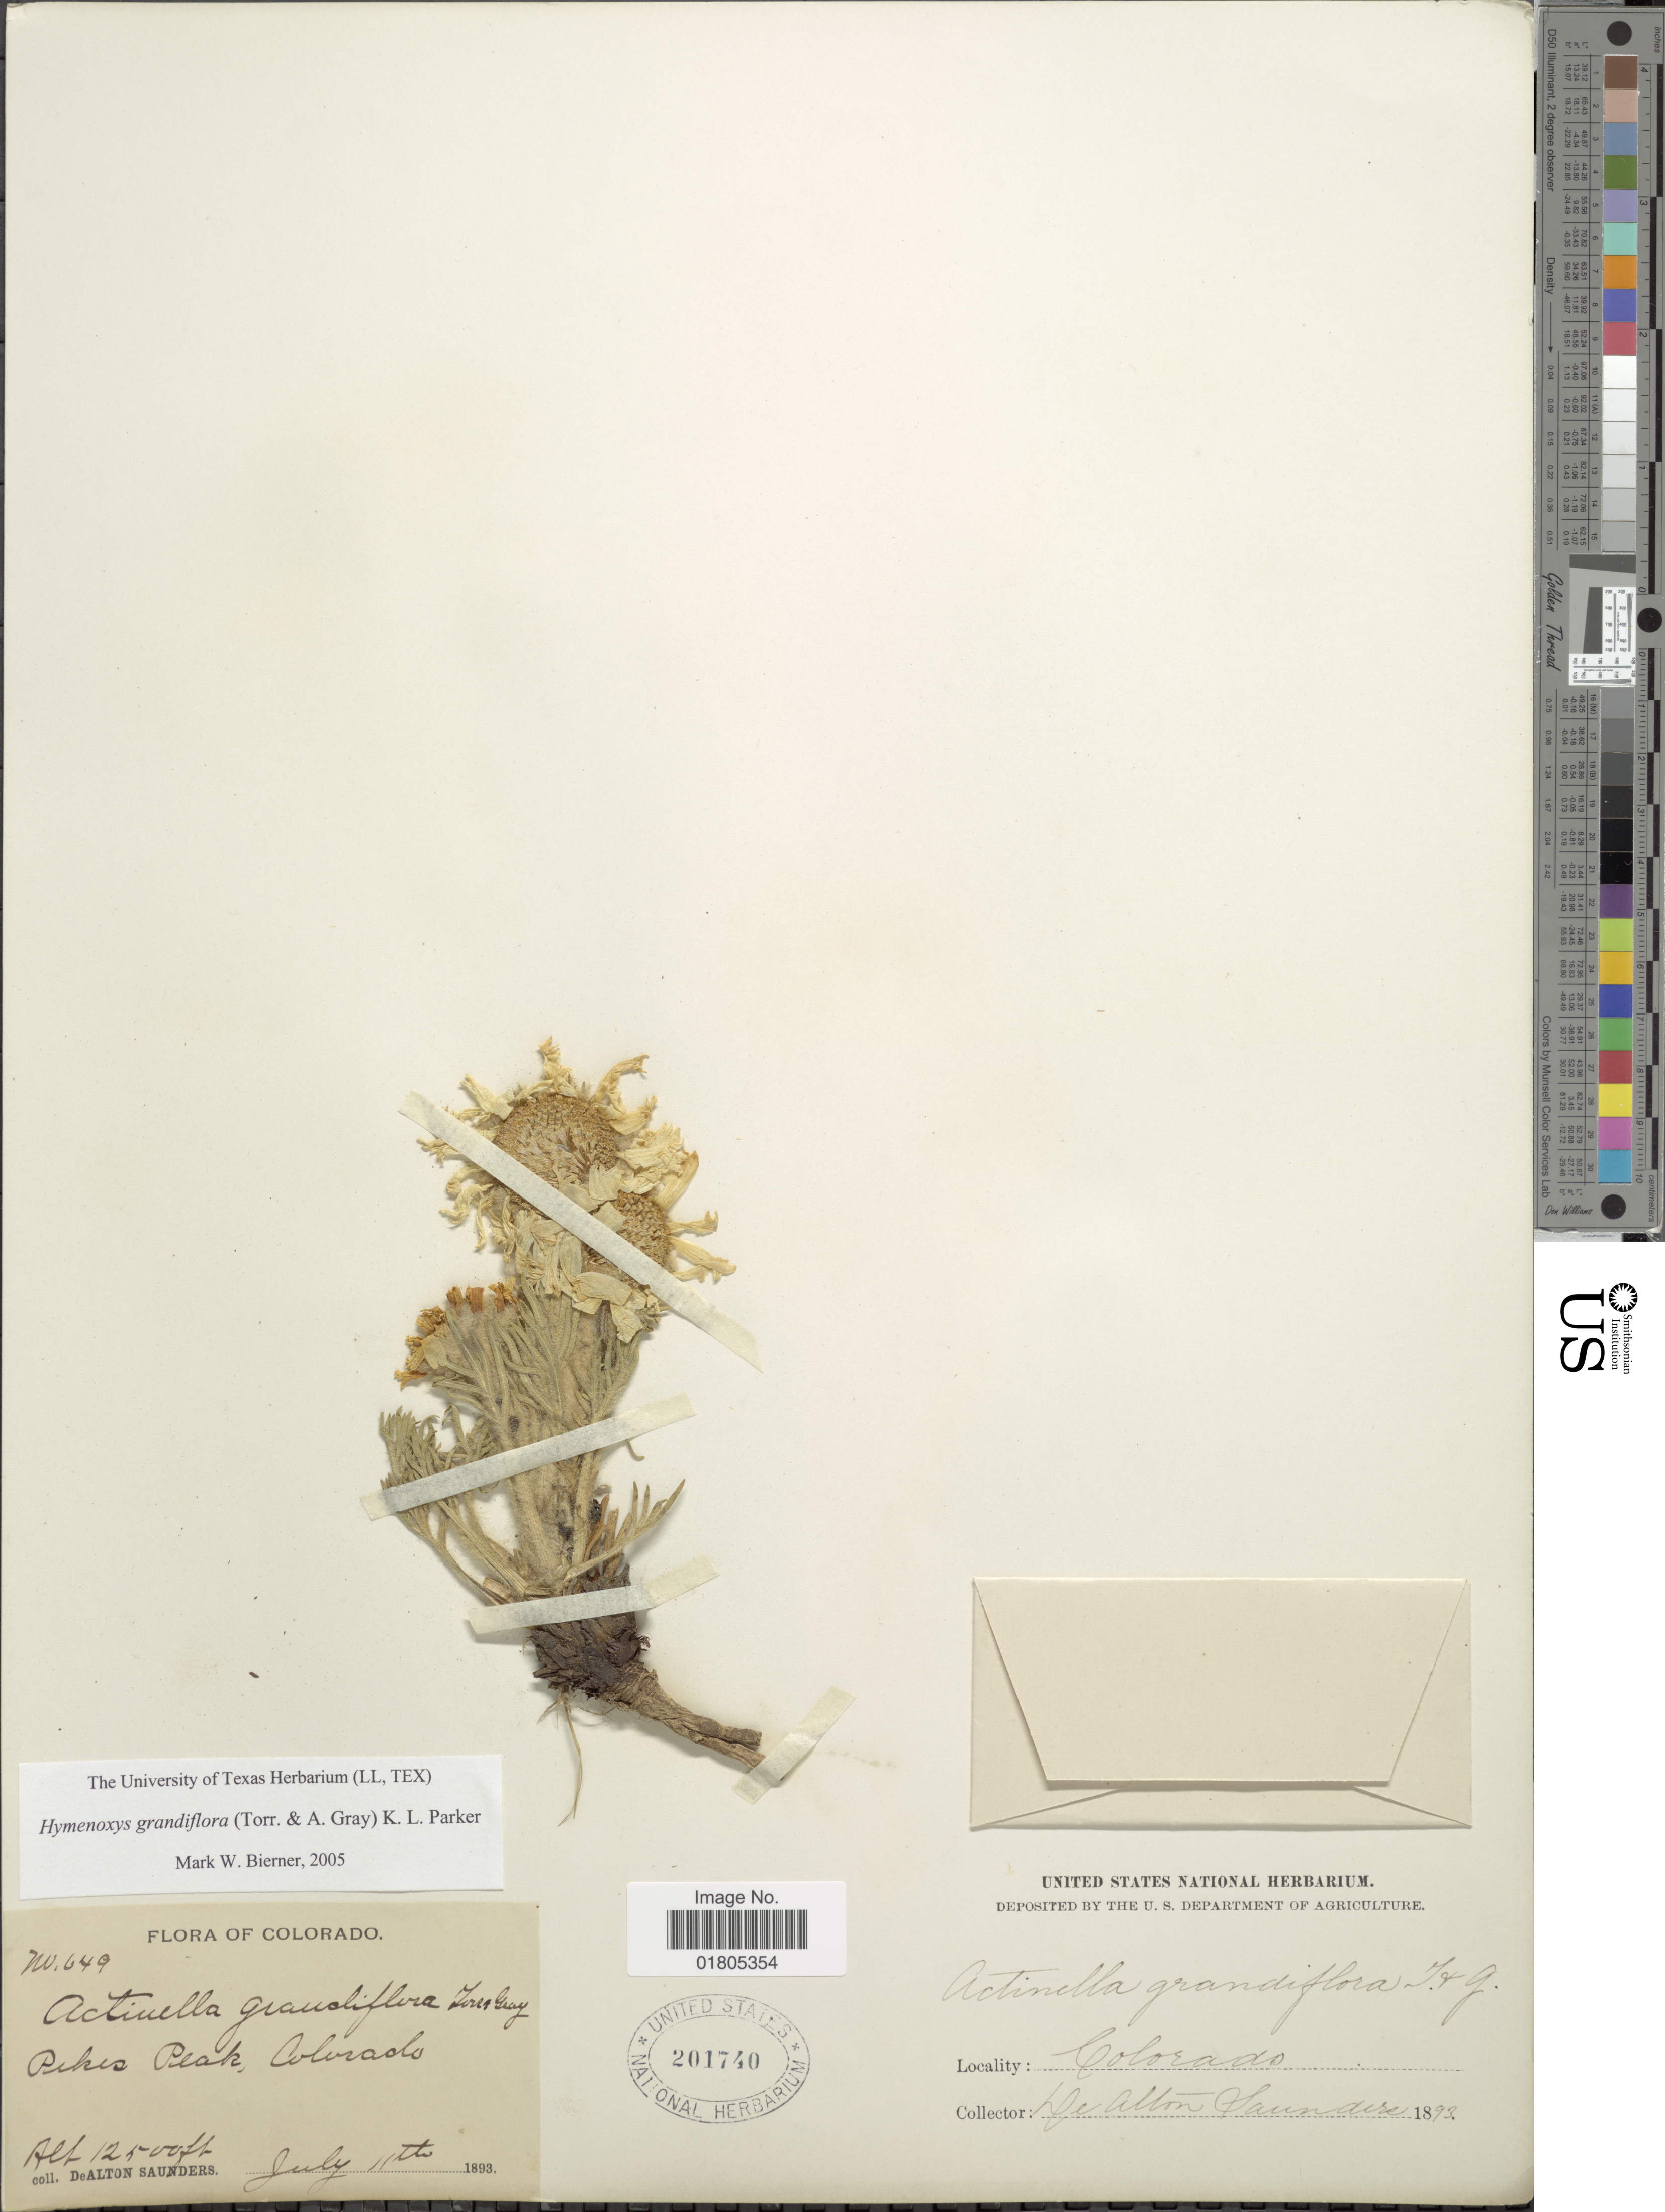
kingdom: Plantae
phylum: Tracheophyta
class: Magnoliopsida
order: Asterales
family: Asteraceae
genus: Actinea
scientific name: Actinea grandiflora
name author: (Torr. & A. Gray) Kuntze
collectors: A. Saunders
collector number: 649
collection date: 1893-07-11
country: United States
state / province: Colorado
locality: Pikes Peak, Colorado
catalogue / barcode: US 201740